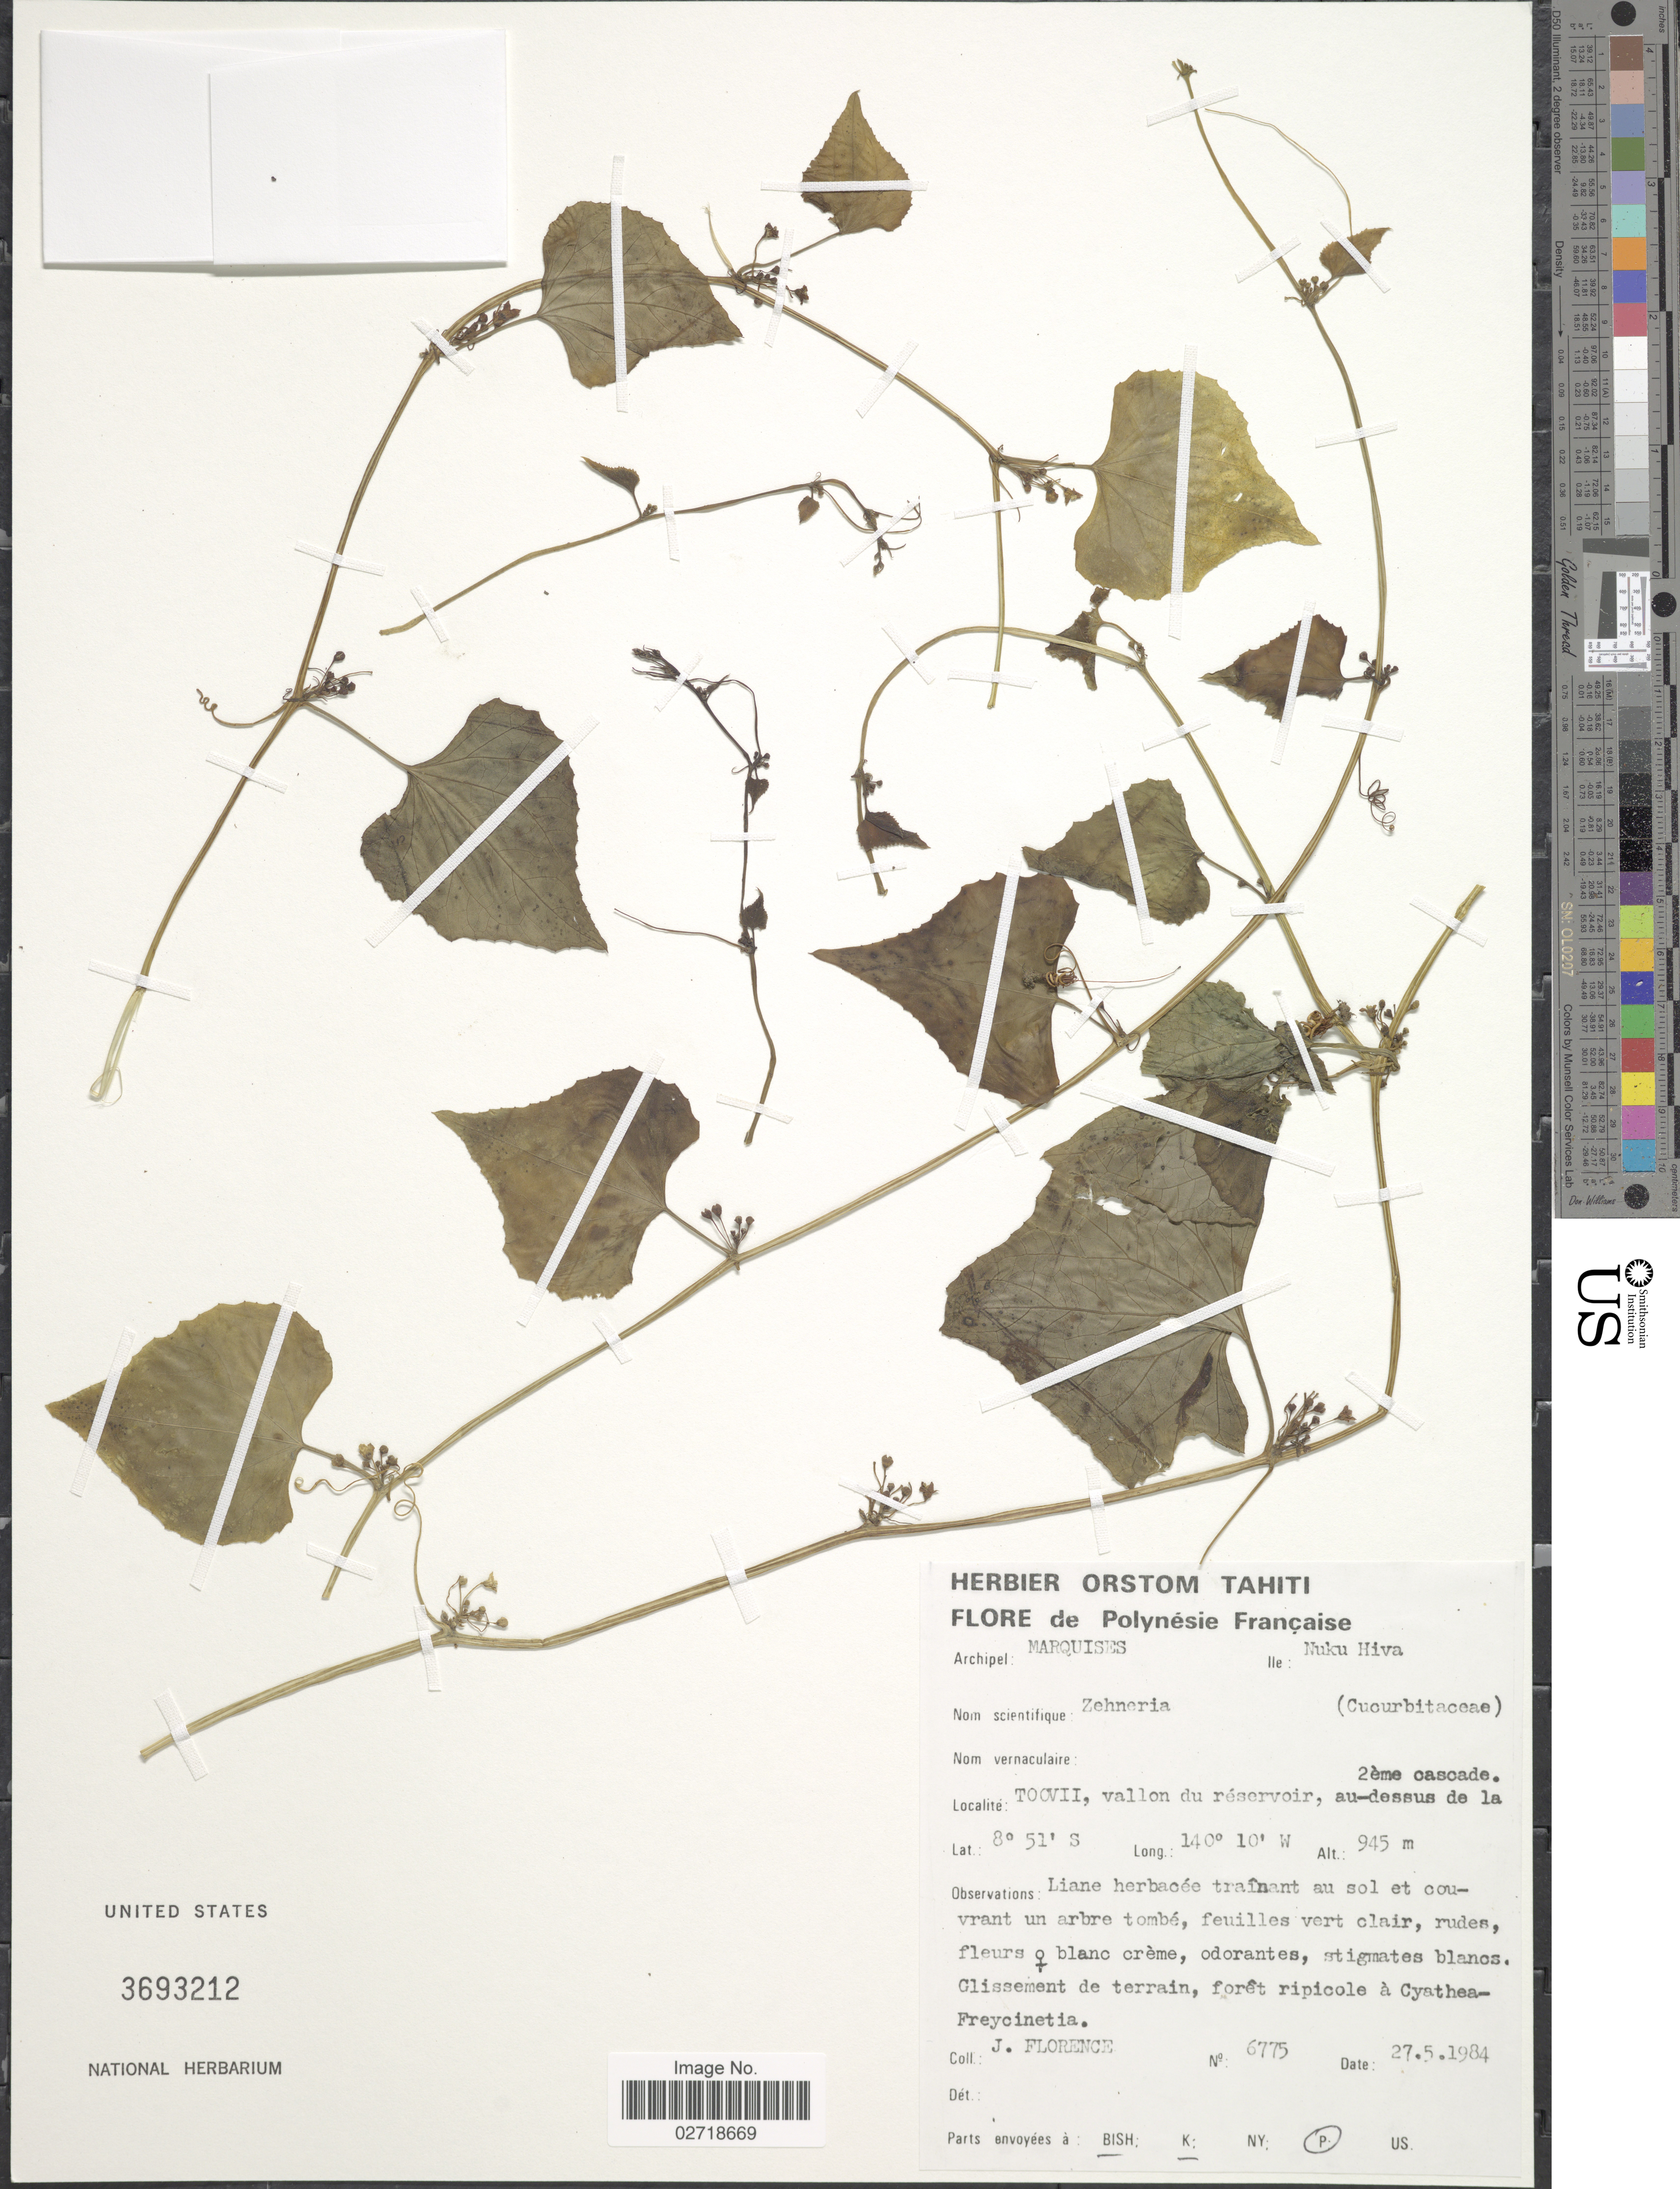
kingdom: Plantae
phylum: Tracheophyta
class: Magnoliopsida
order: Cucurbitales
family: Cucurbitaceae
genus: Zehneria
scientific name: Zehneria mucronata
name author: (Blume) Miq.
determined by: Florence, J.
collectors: J. Florence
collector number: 6775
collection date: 1984-05-27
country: French Polynesia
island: Nuku Hiva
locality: Archipel: Marquises, Ile: Nuku Hiva, Toovii, vallon du reservoir, au-dessus de la 2eme cascade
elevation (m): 945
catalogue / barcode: US 3693212